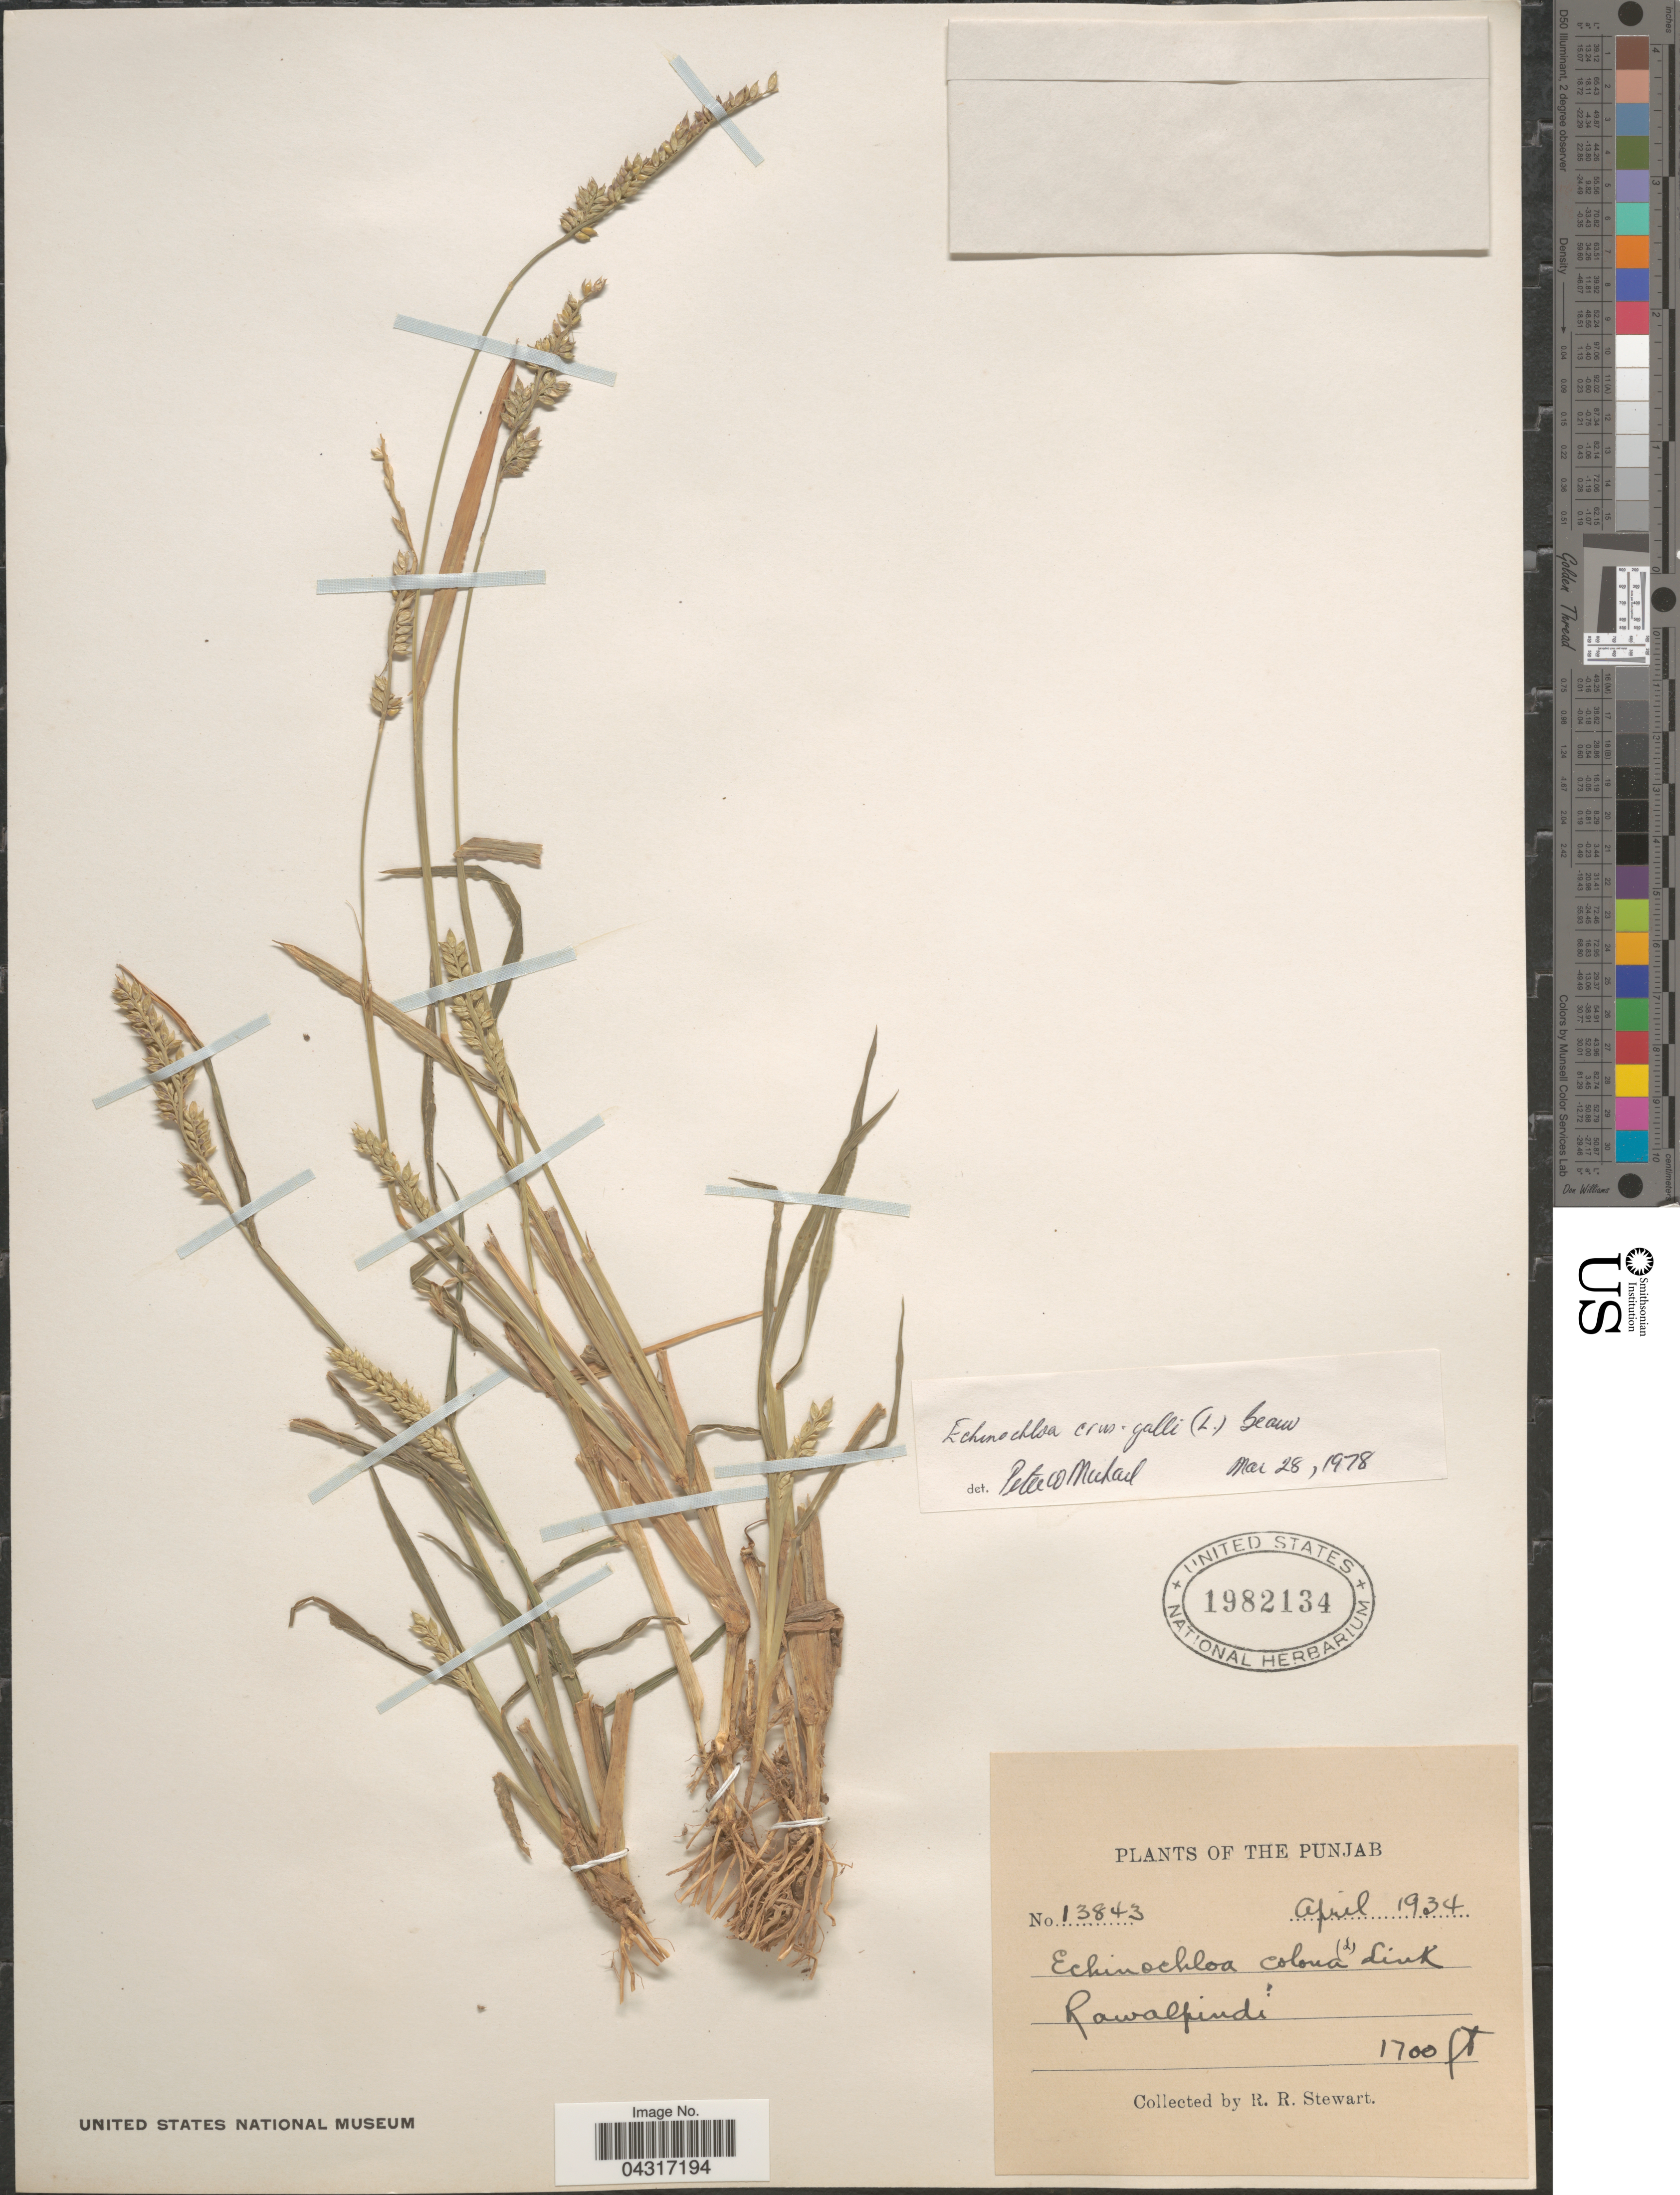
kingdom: Plantae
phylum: Tracheophyta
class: Liliopsida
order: Poales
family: Poaceae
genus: Echinochloa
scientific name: Echinochloa crus-galli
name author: (L.) P. Beauv.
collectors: R. Stewart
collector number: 13843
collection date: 1934-04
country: Pakistan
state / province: Punjab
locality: The Punjab. Rawalpindi.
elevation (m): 518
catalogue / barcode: US 1982134